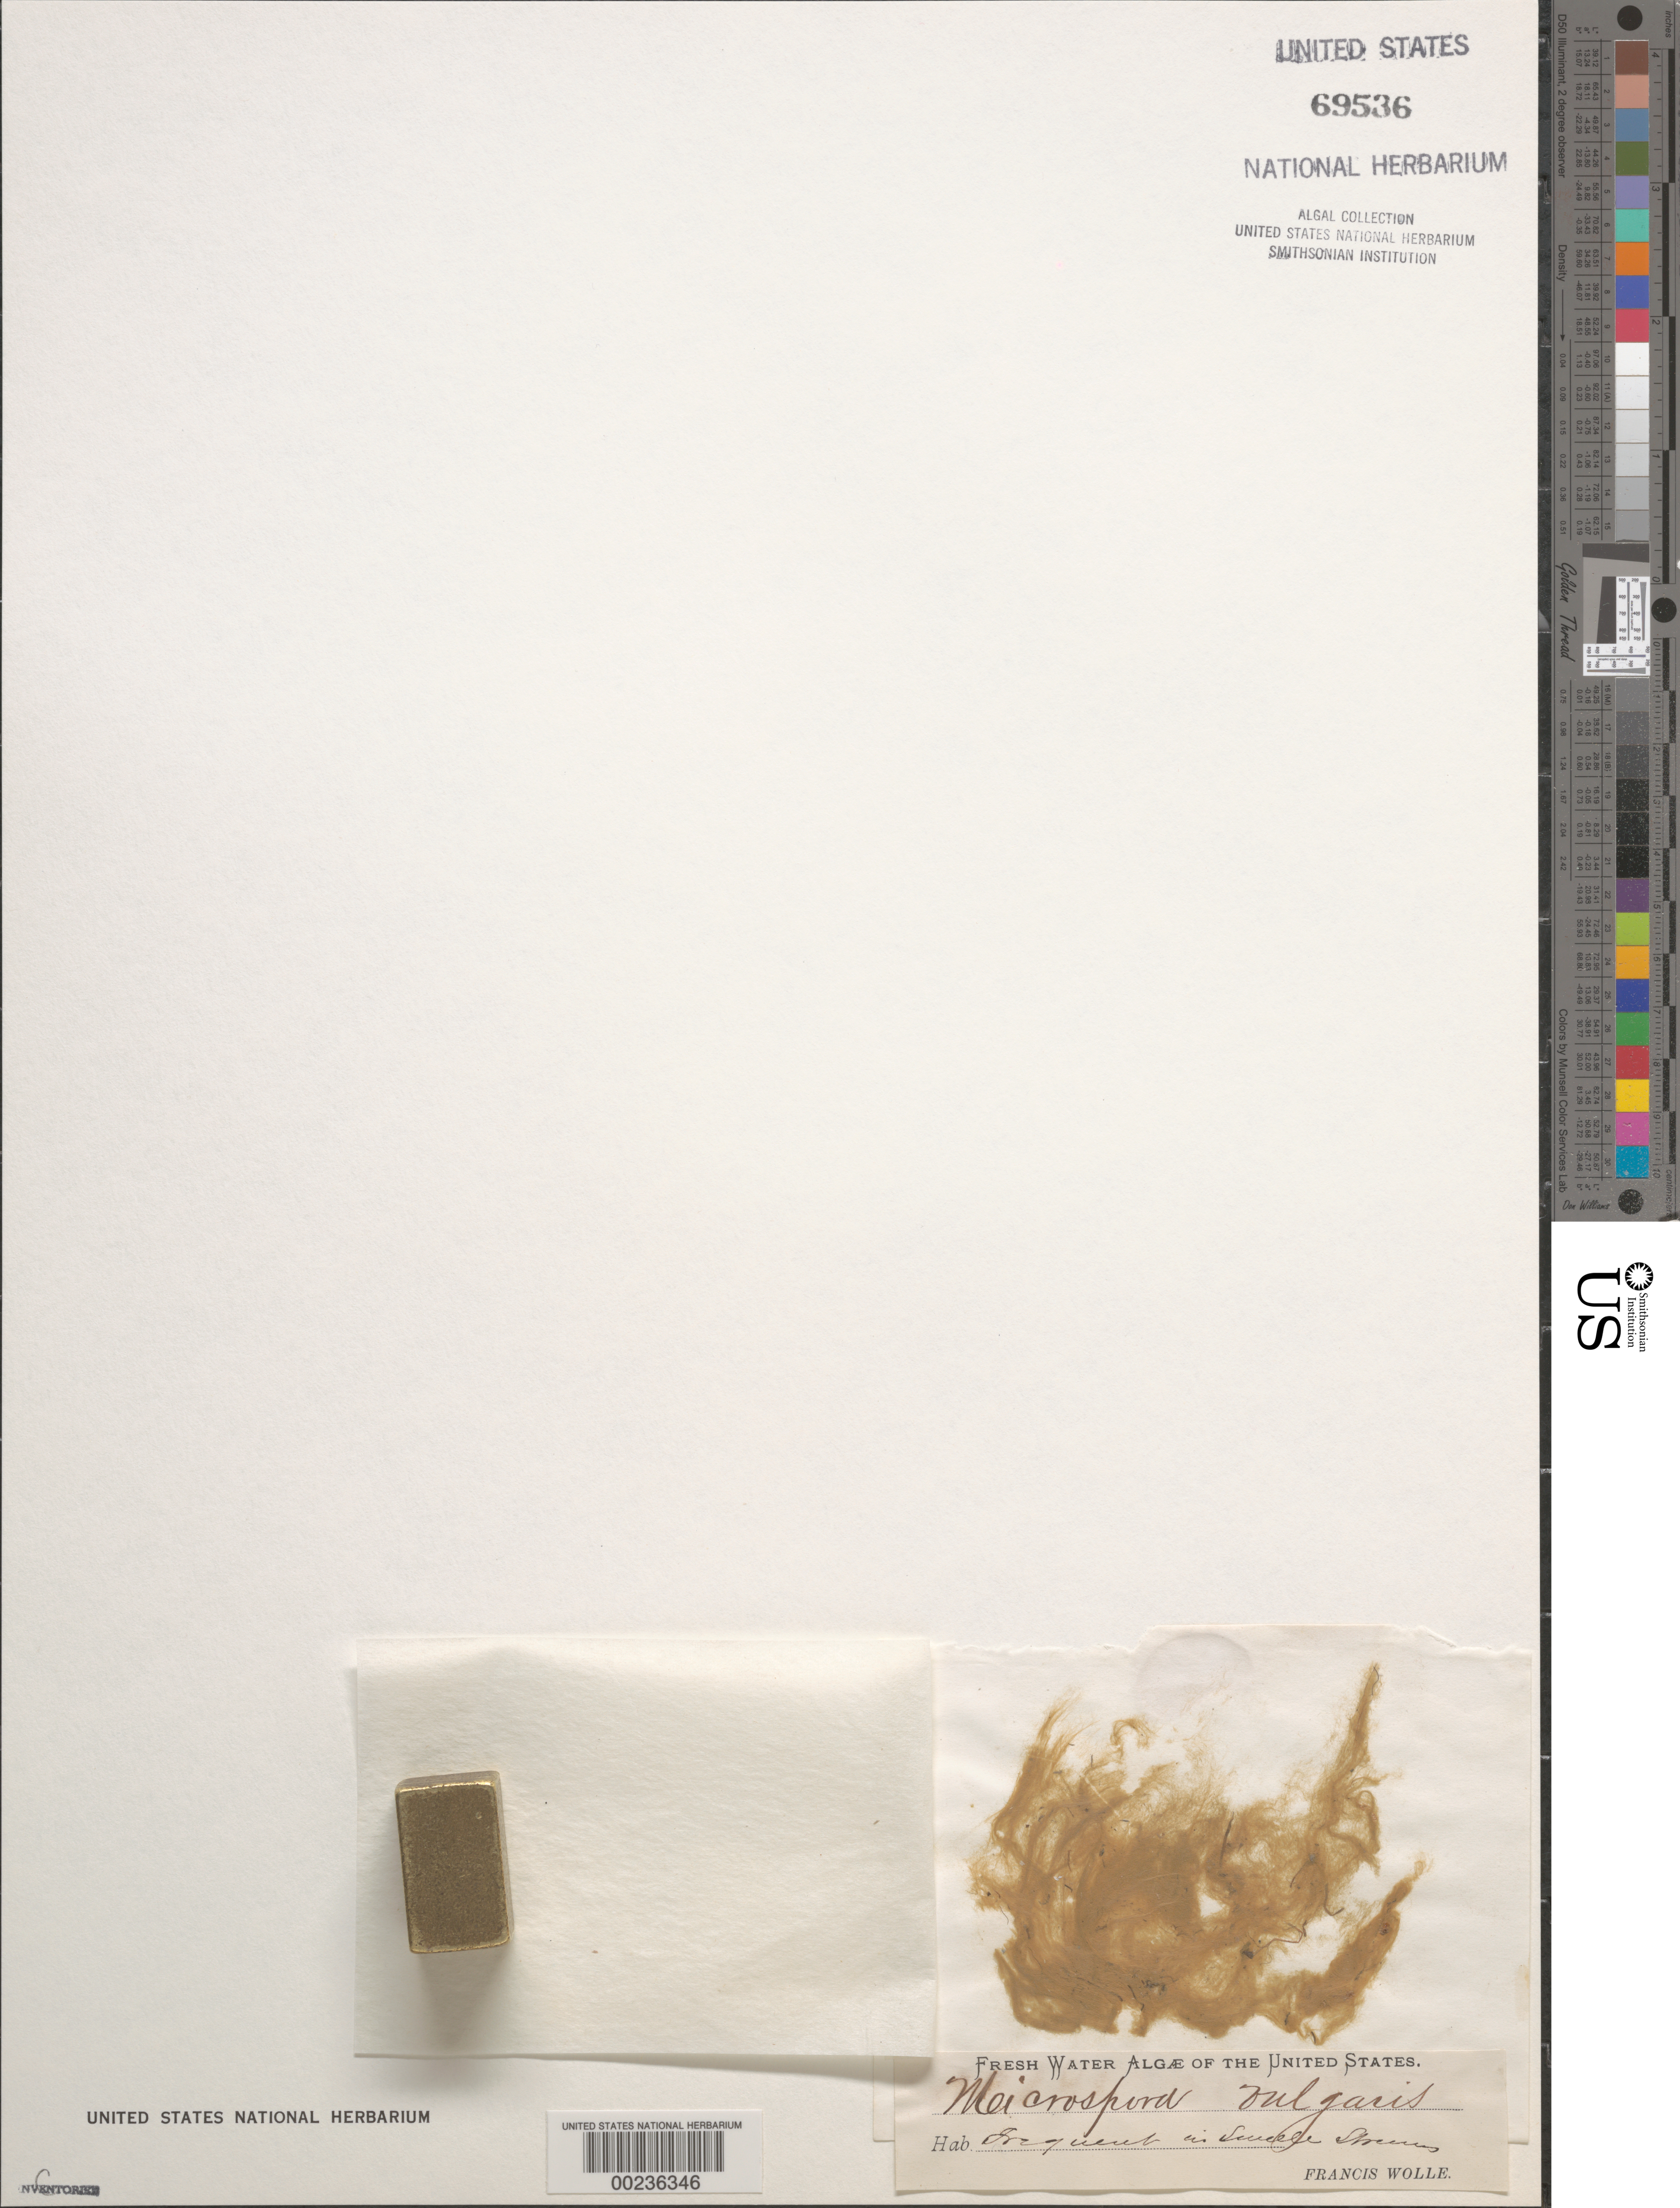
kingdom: Plantae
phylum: Chlorophyta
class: Chlorophyceae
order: Sphaeropleales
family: Microsporaceae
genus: Microspora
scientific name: Microspora vulgaris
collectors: F. Wolle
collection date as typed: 18--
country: United States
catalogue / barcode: US 69536